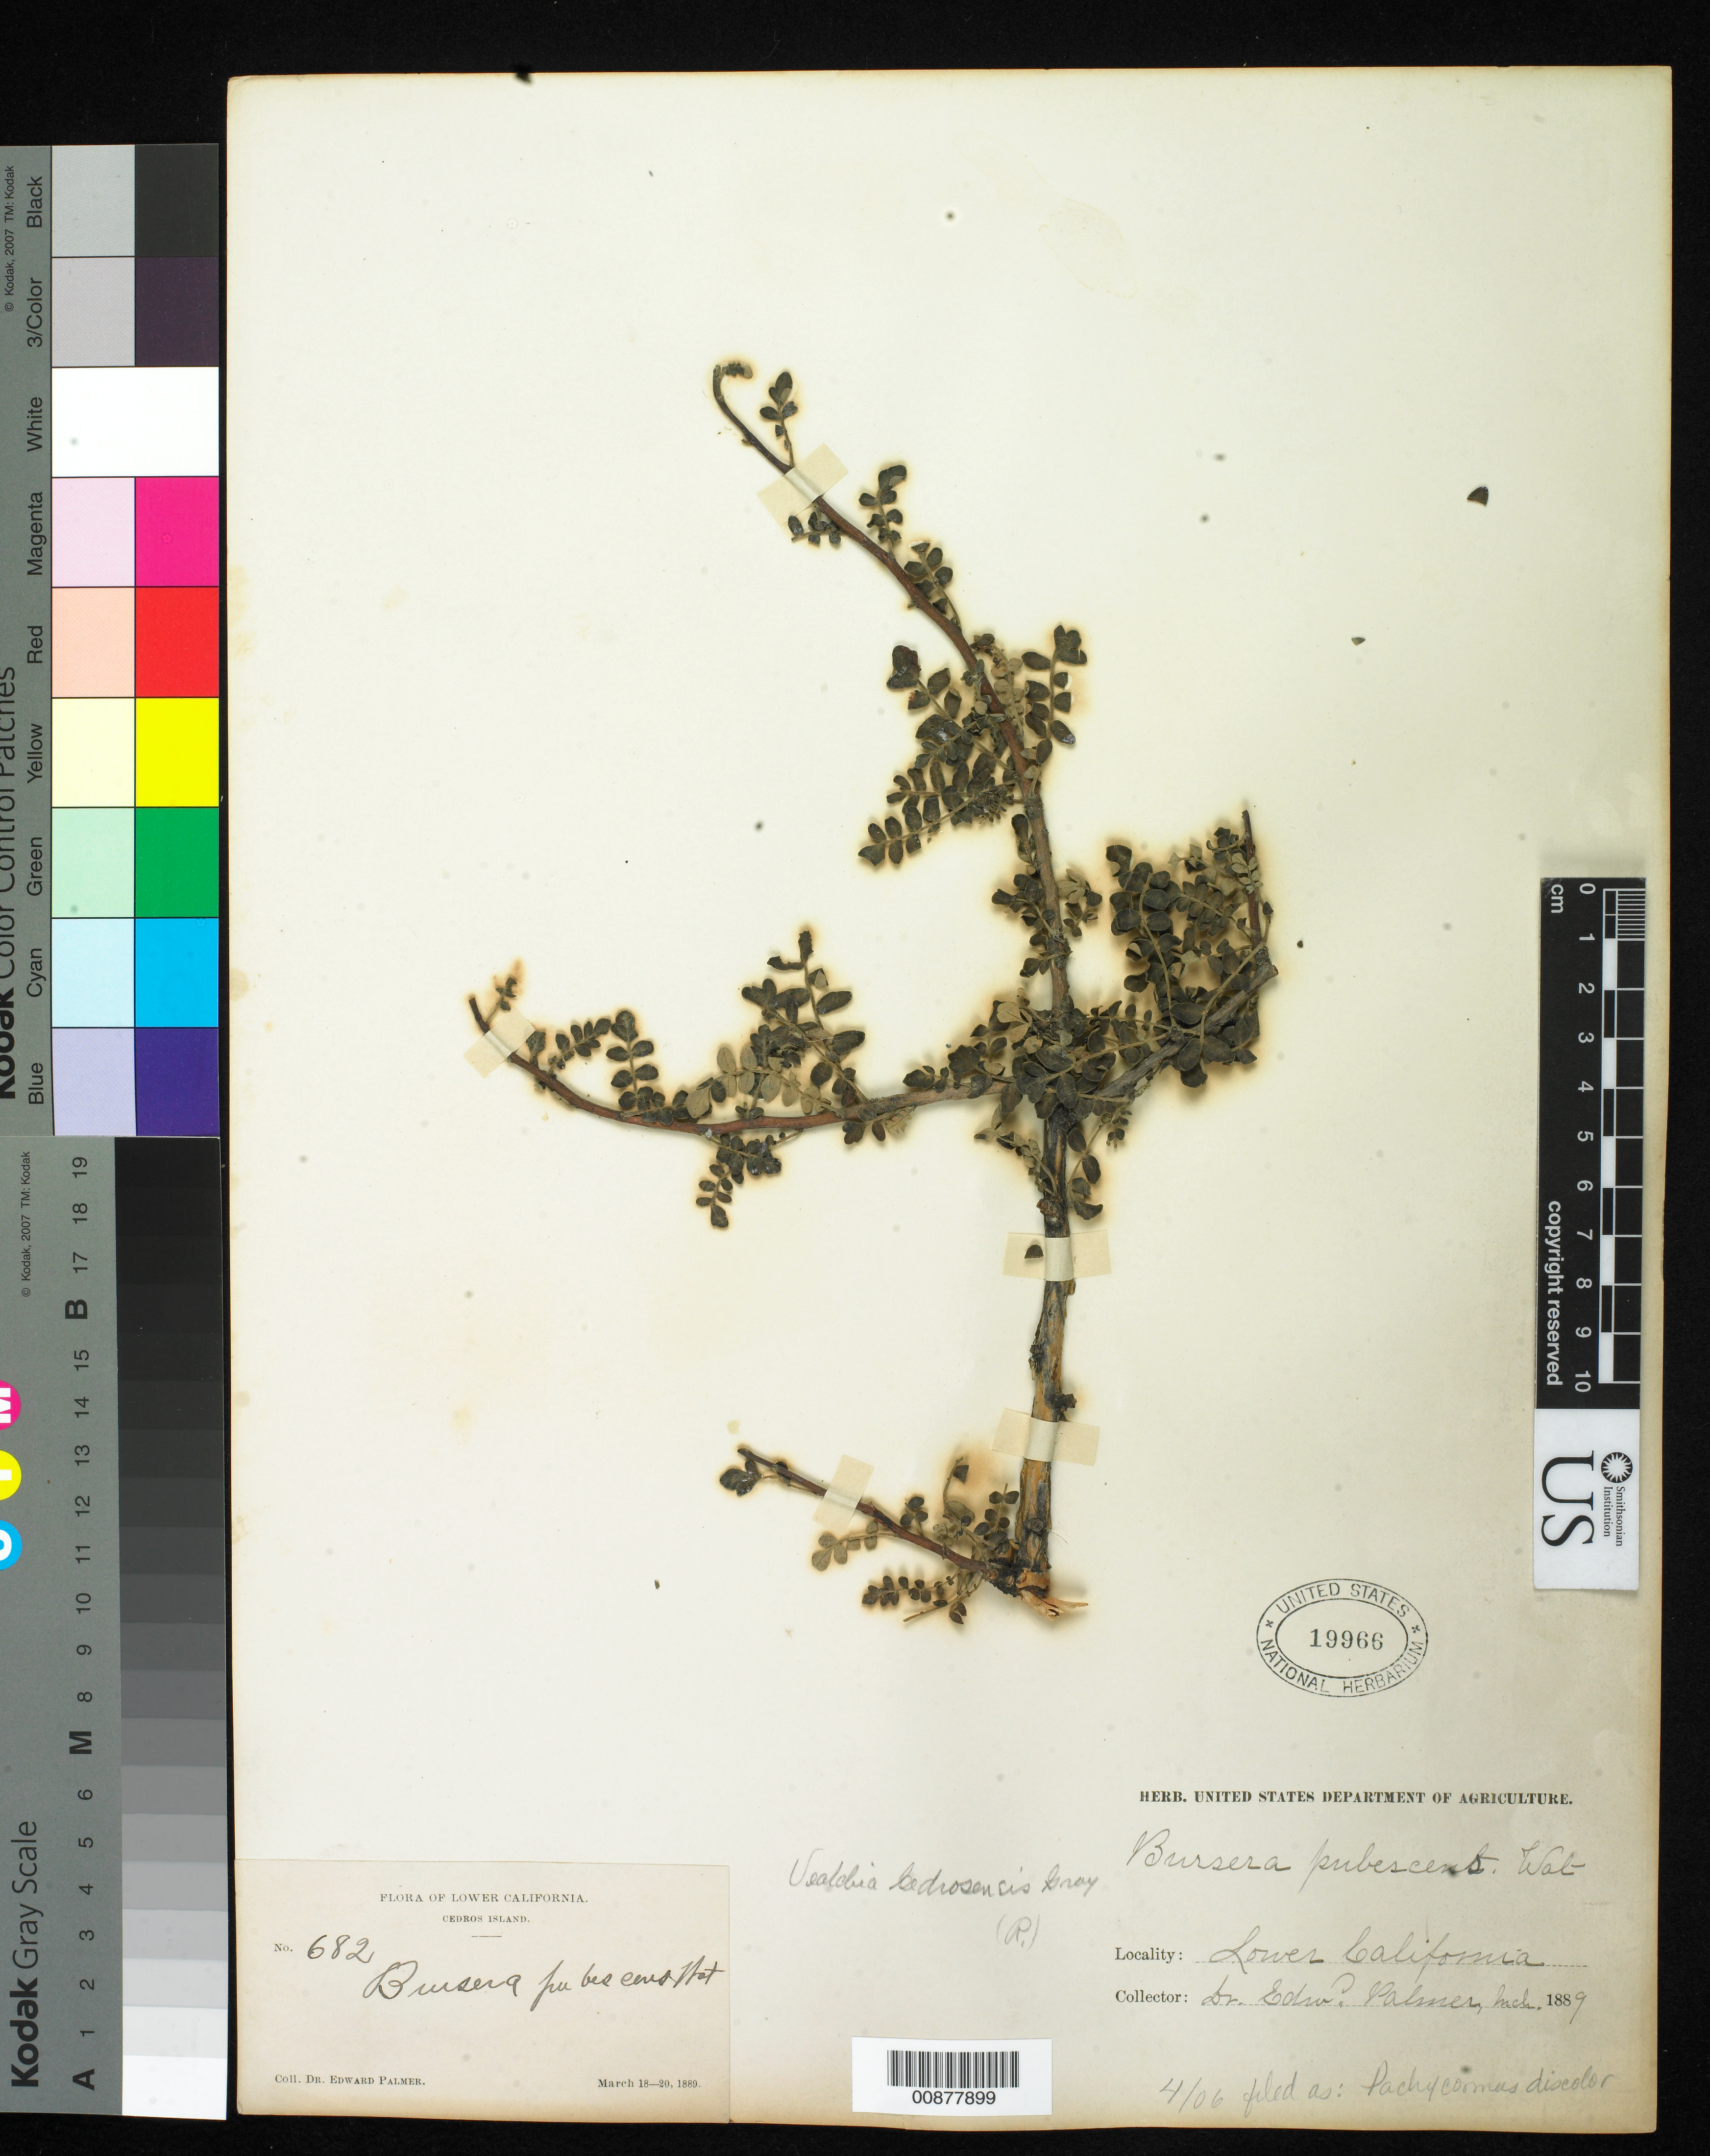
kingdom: Plantae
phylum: Tracheophyta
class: Magnoliopsida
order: Sapindales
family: Anacardiaceae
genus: Pachycormus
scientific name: Pachycormus discolor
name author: (Benth.) Coville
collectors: E. Palmer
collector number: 682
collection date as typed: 18 Mar 1889 to 20 Mar 1889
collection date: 1889-03-18/1889-03-20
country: Mexico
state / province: Baja California Norte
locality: Cedros Island, Baja California.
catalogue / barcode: US 19966